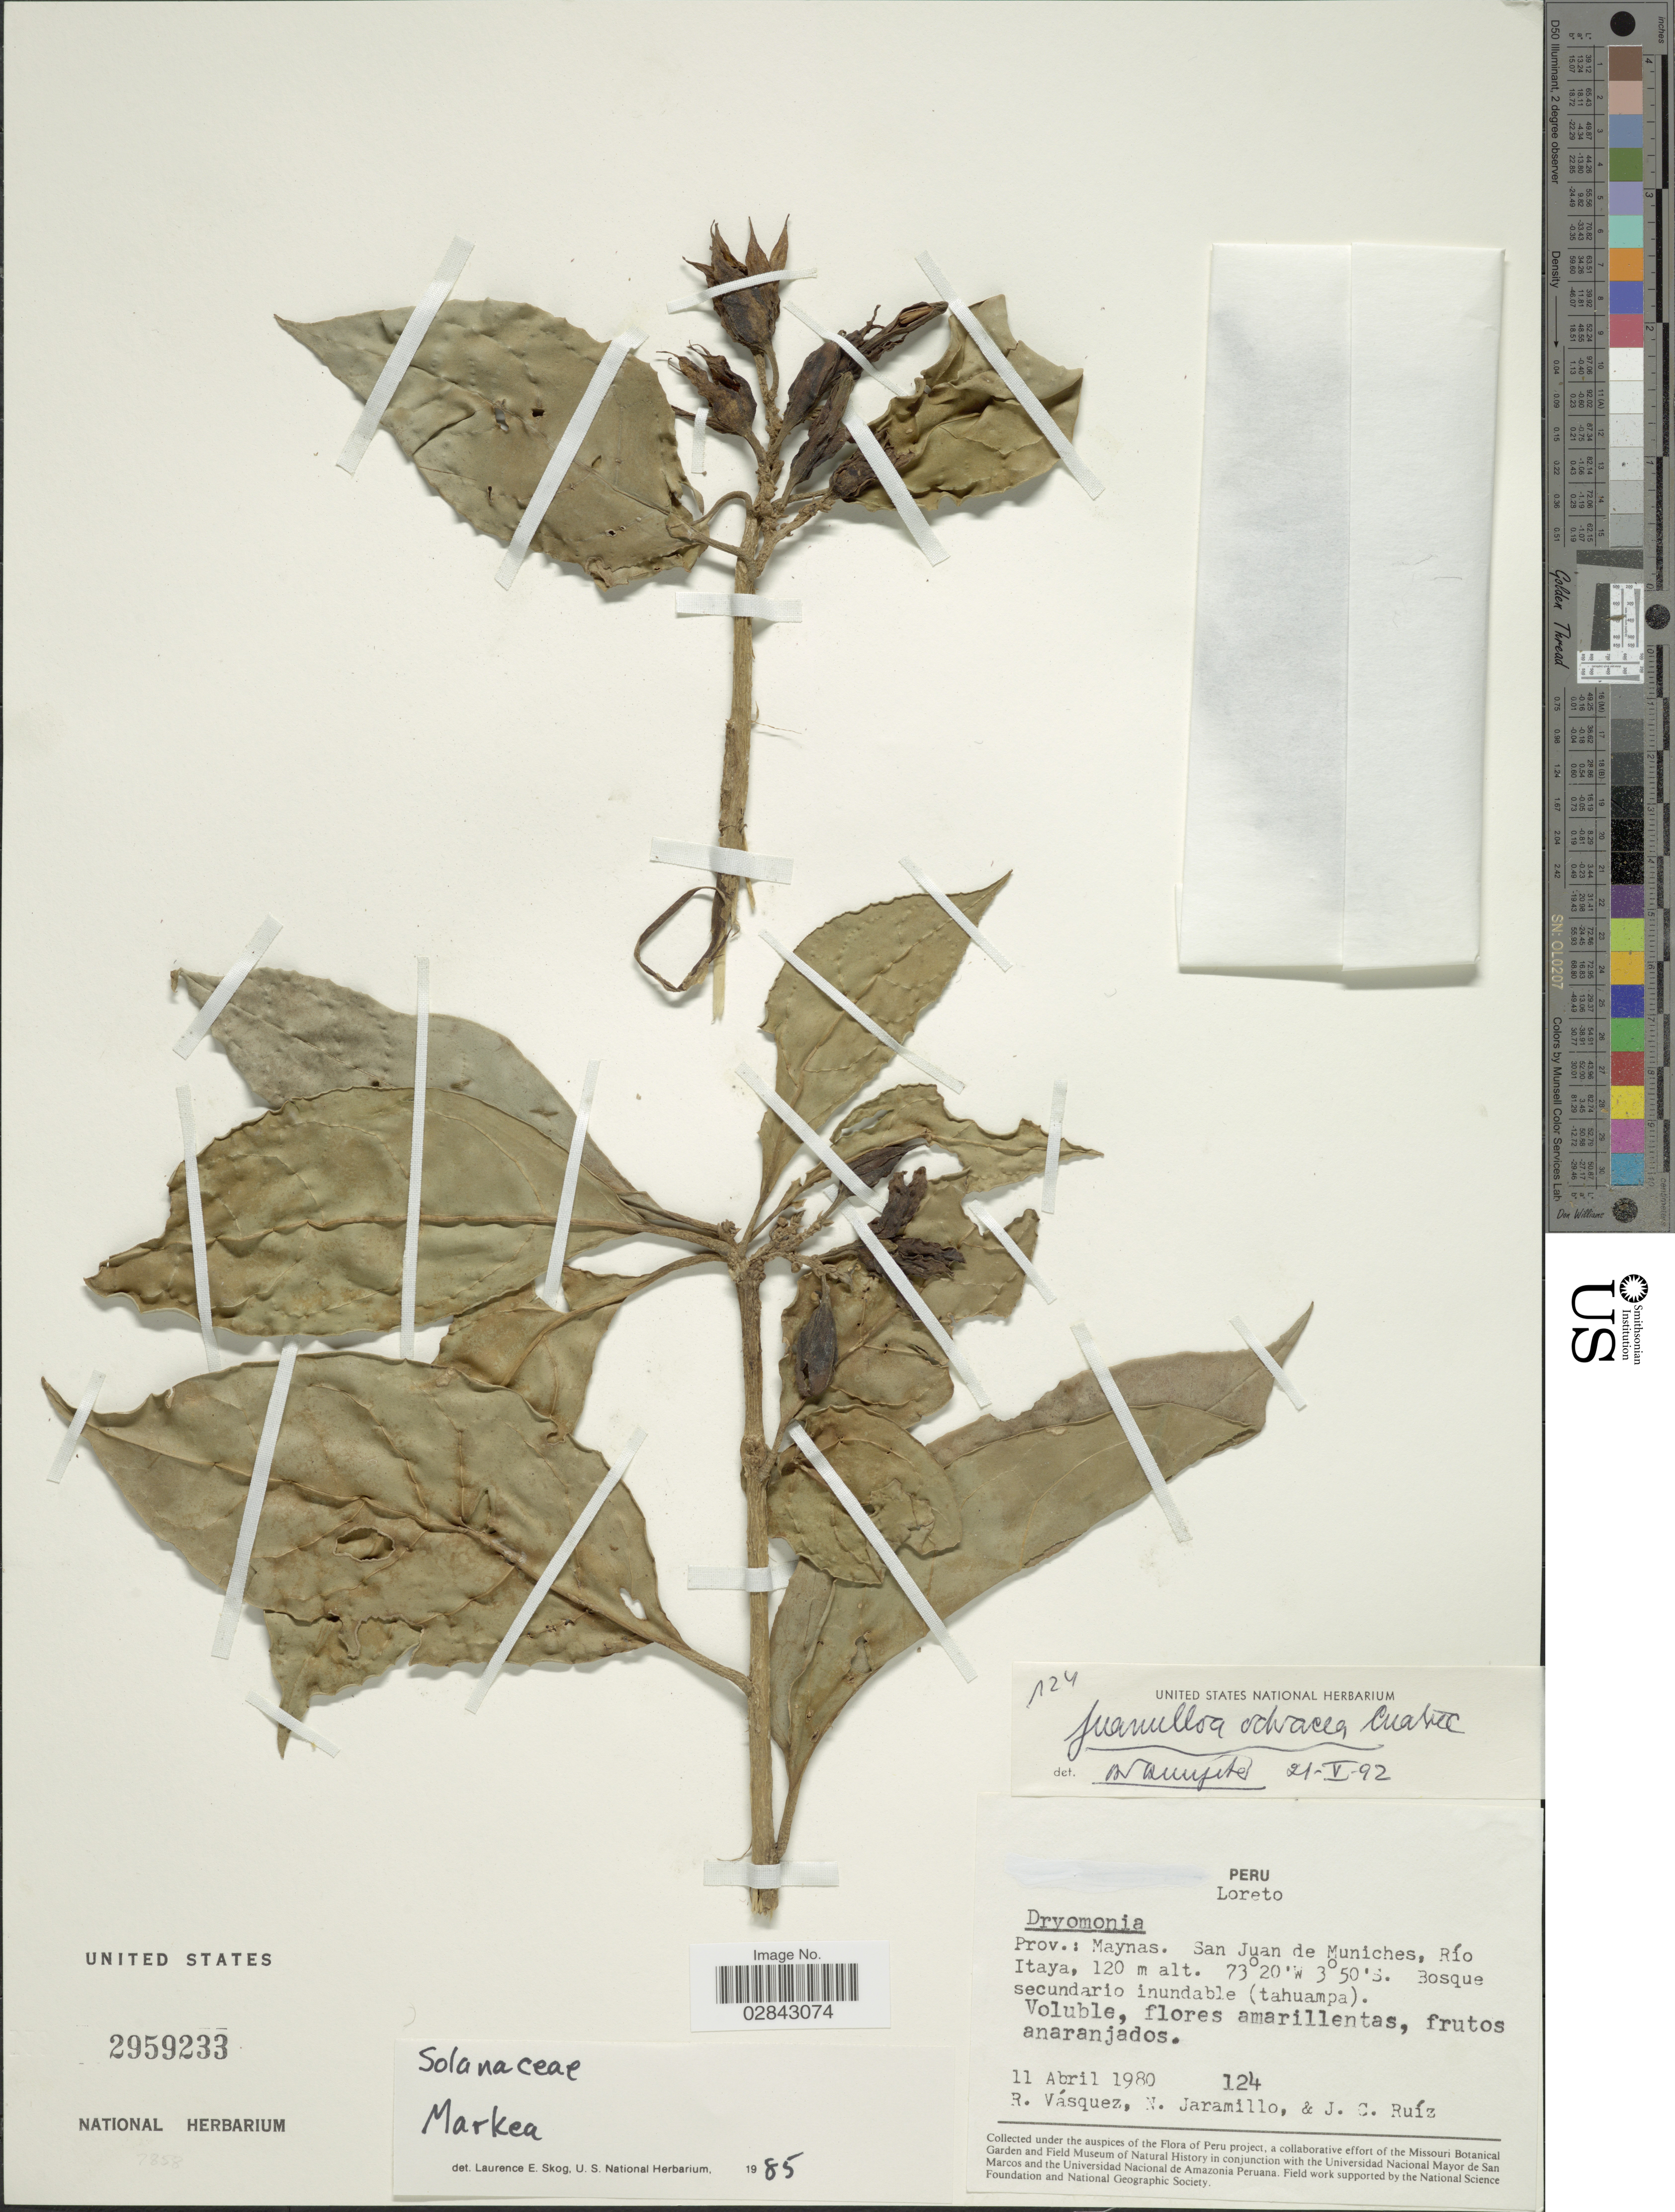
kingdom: Plantae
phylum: Tracheophyta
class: Magnoliopsida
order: Solanales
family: Solanaceae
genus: Juanulloa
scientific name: Juanulloa ochracea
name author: Cuatrec.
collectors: R. Vásquez, N. Jaramillo & J. C. Ruíz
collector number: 124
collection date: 1980-04-11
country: Peru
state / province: Loreto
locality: Prov.: Maynas. San Juan de Muniches, Río Itaya.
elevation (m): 120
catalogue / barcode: US 2959233